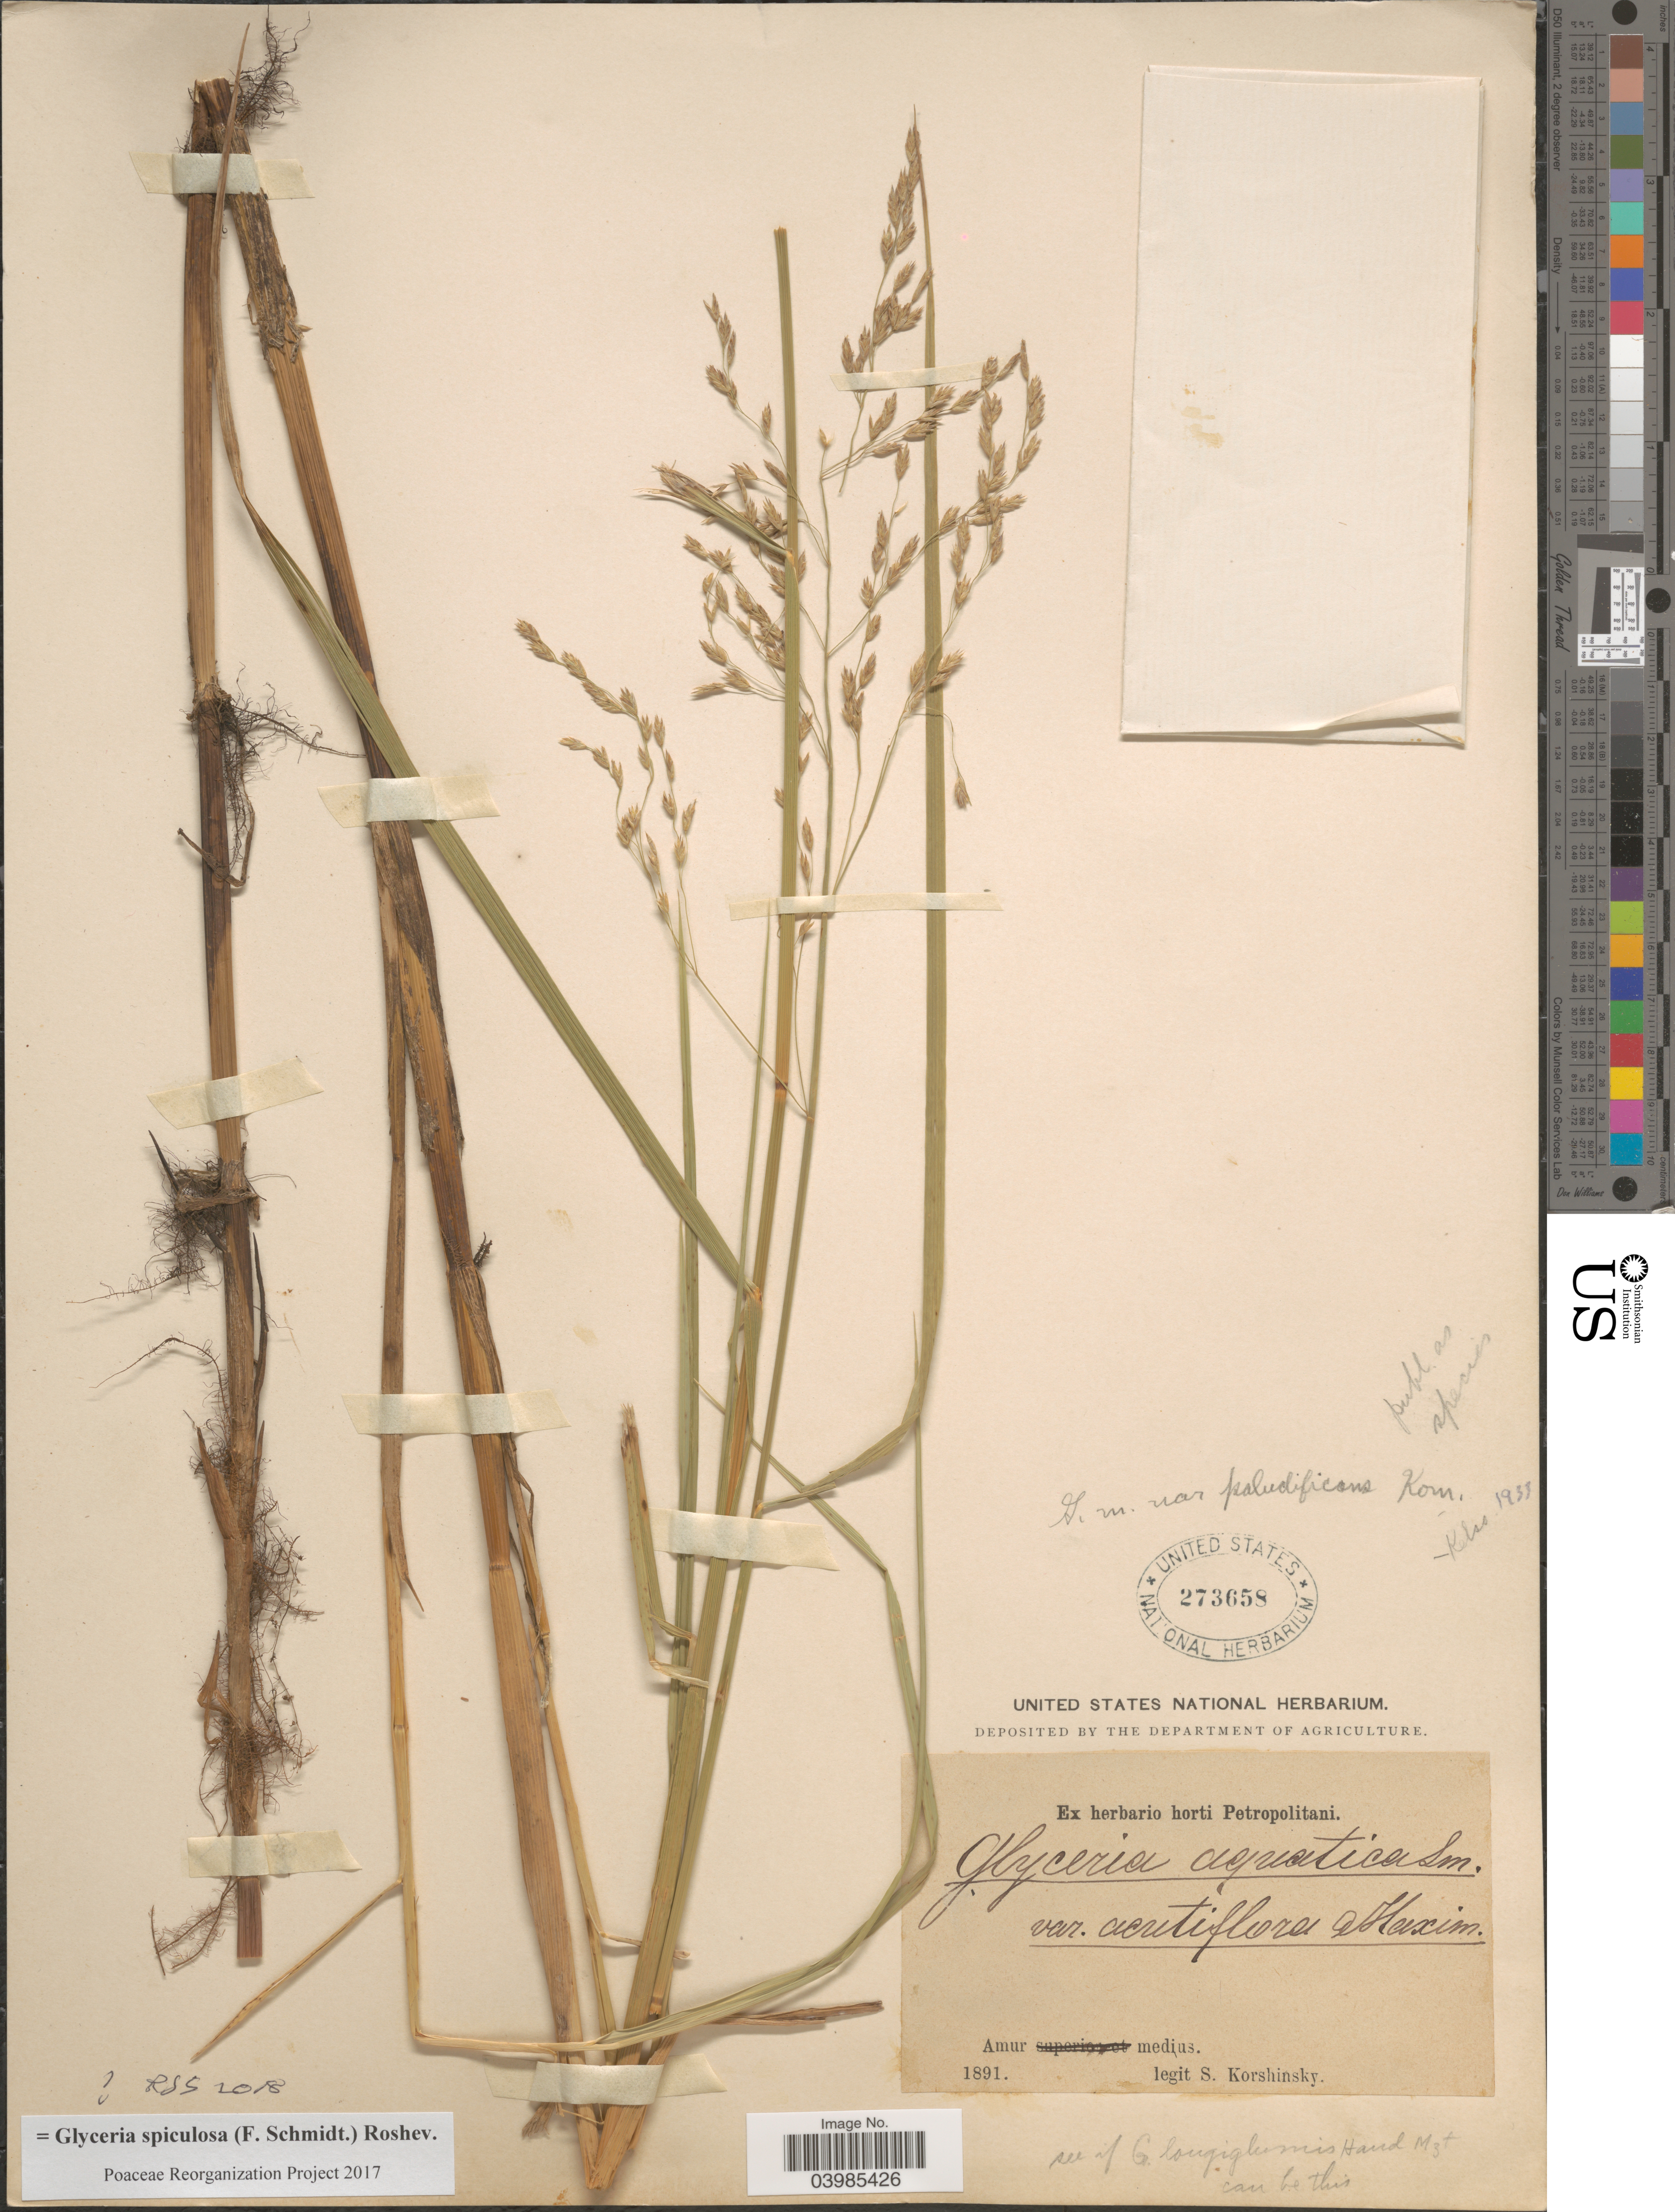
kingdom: Plantae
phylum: Tracheophyta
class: Liliopsida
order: Poales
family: Poaceae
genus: Glyceria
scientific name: Glyceria spiculosa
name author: (F.W. Schmidt) Roshev.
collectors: Korshinsky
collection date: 1891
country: Russian Federation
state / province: Amur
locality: Amur medius.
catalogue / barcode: US 273658